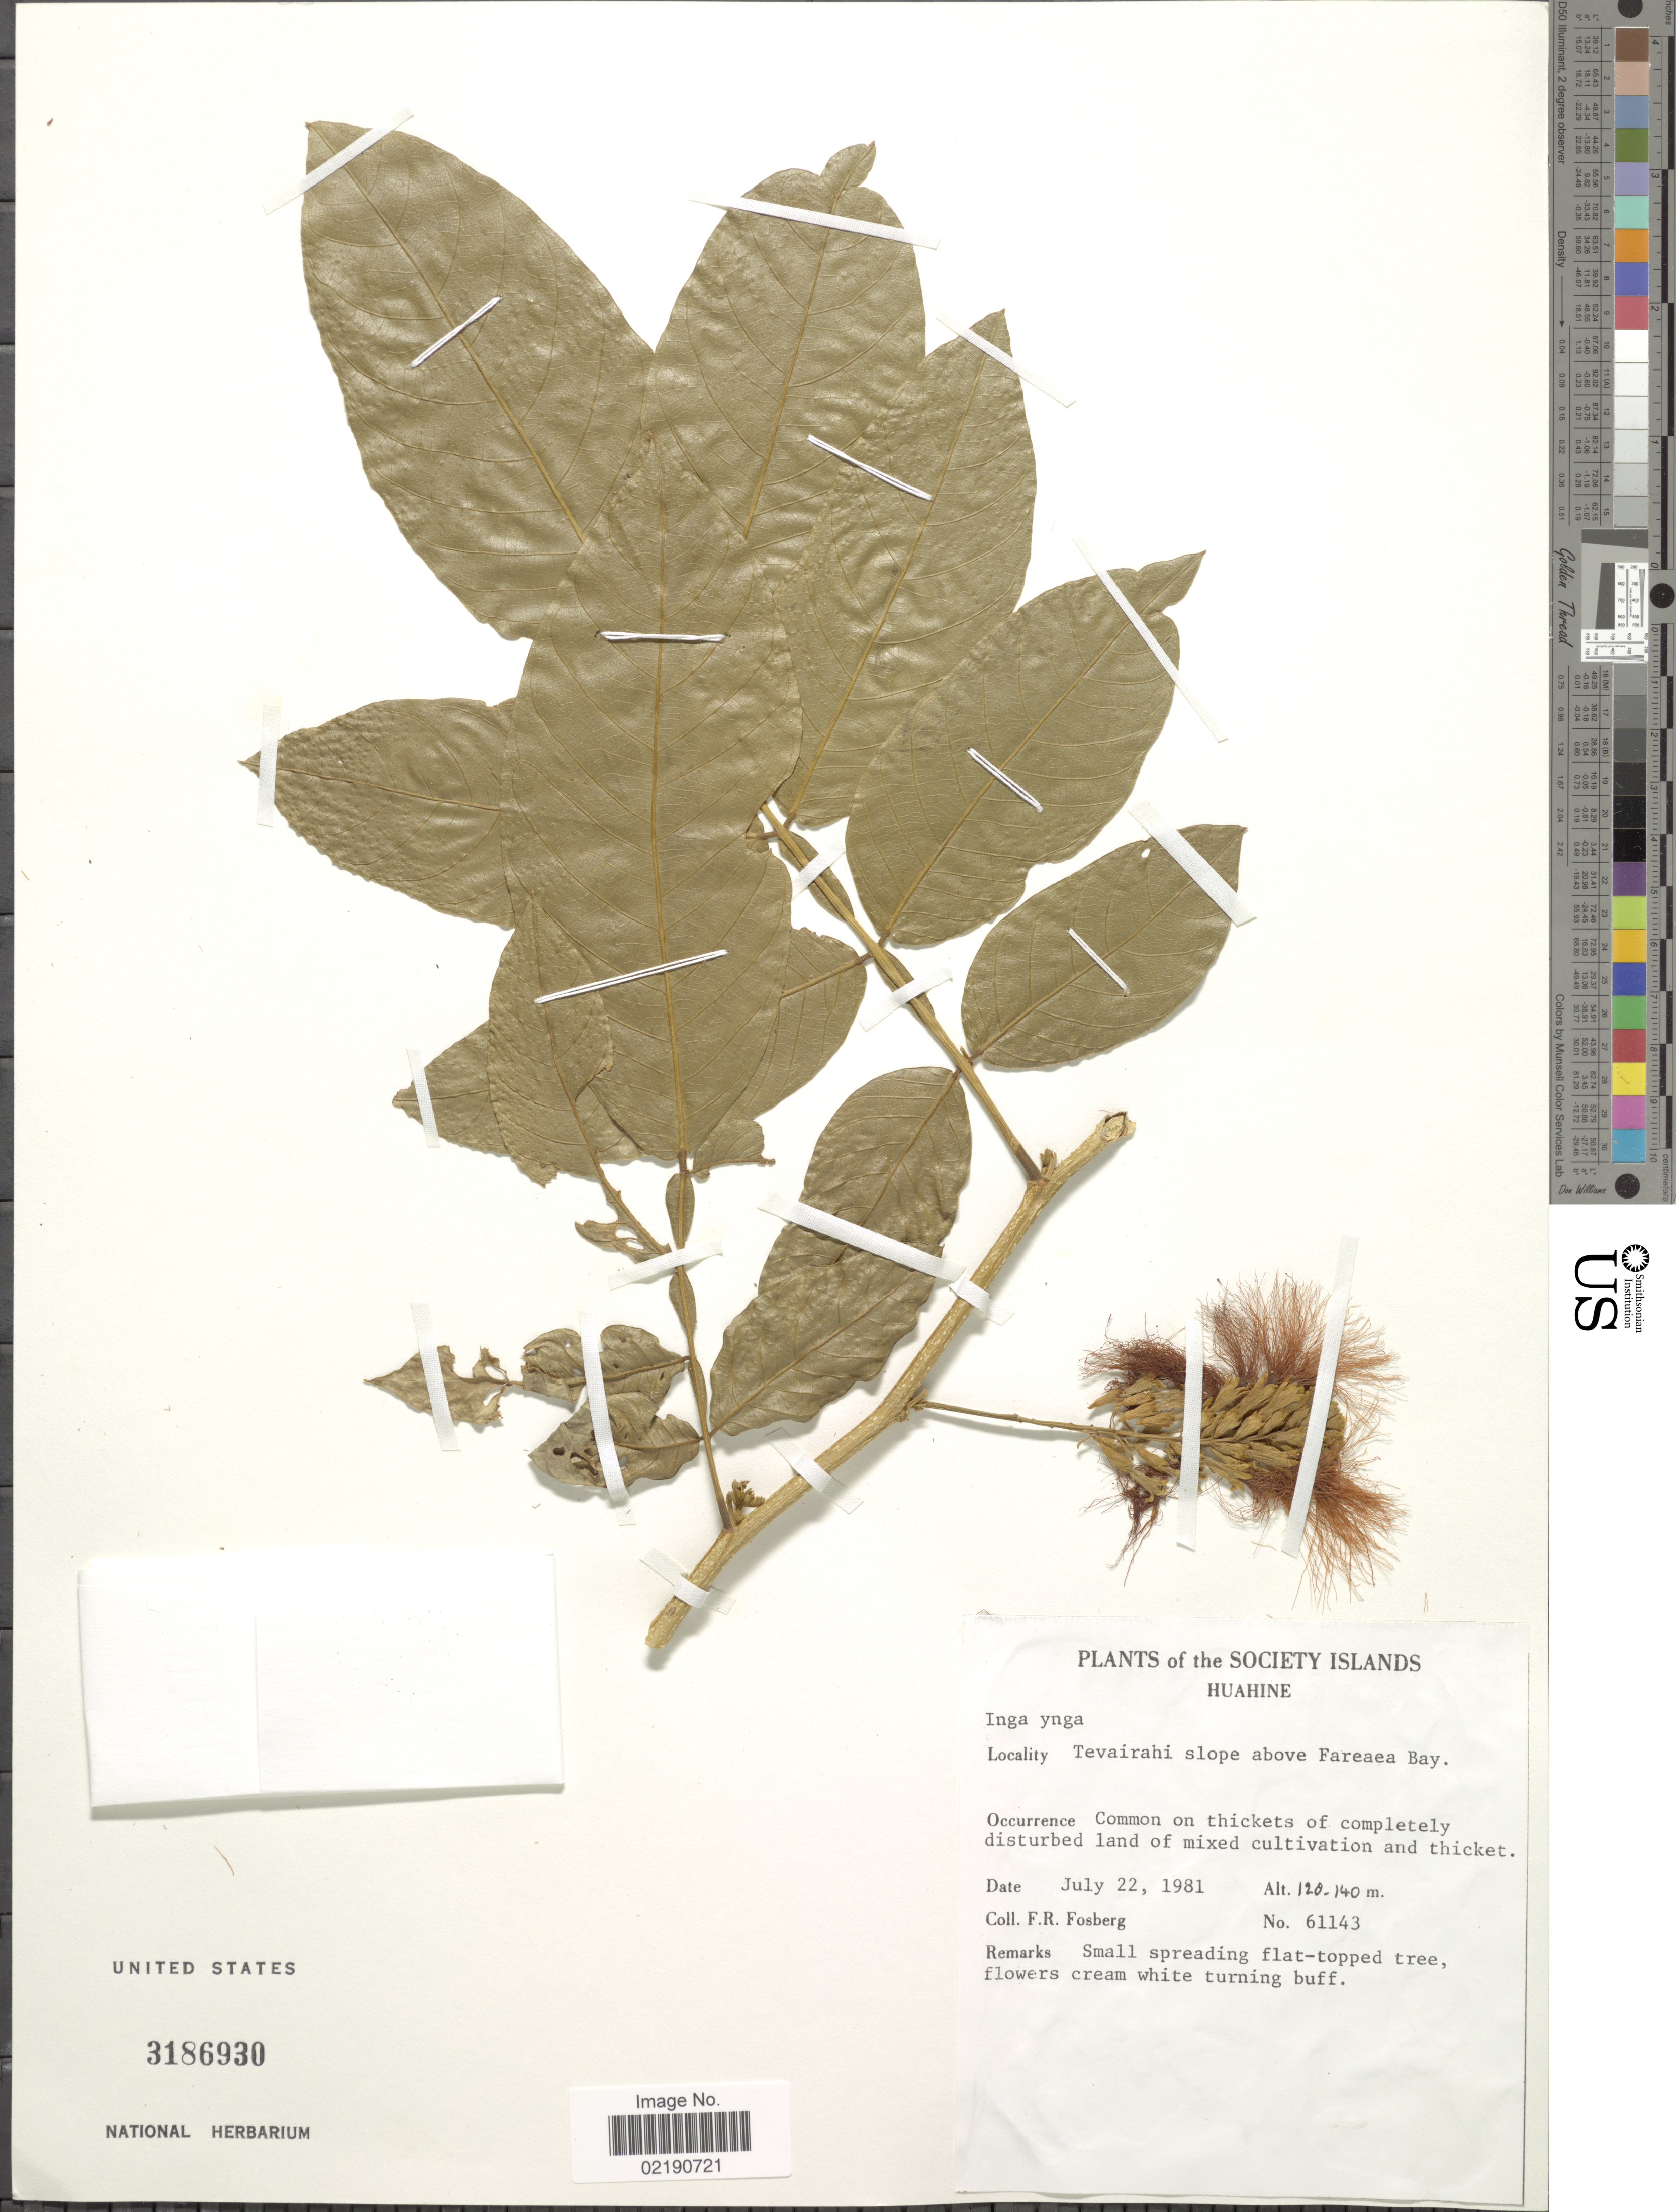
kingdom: Plantae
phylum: Tracheophyta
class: Magnoliopsida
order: Fabales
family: Fabaceae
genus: Inga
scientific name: Inga ynga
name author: (Vell.) J.W. Moore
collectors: F. R. Fosberg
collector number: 61143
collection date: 1981-07-22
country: French Polynesia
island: Huahine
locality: Society Islands, Huahine, Tevairahi slope above Fareaea Bay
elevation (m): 120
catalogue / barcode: US 3186930